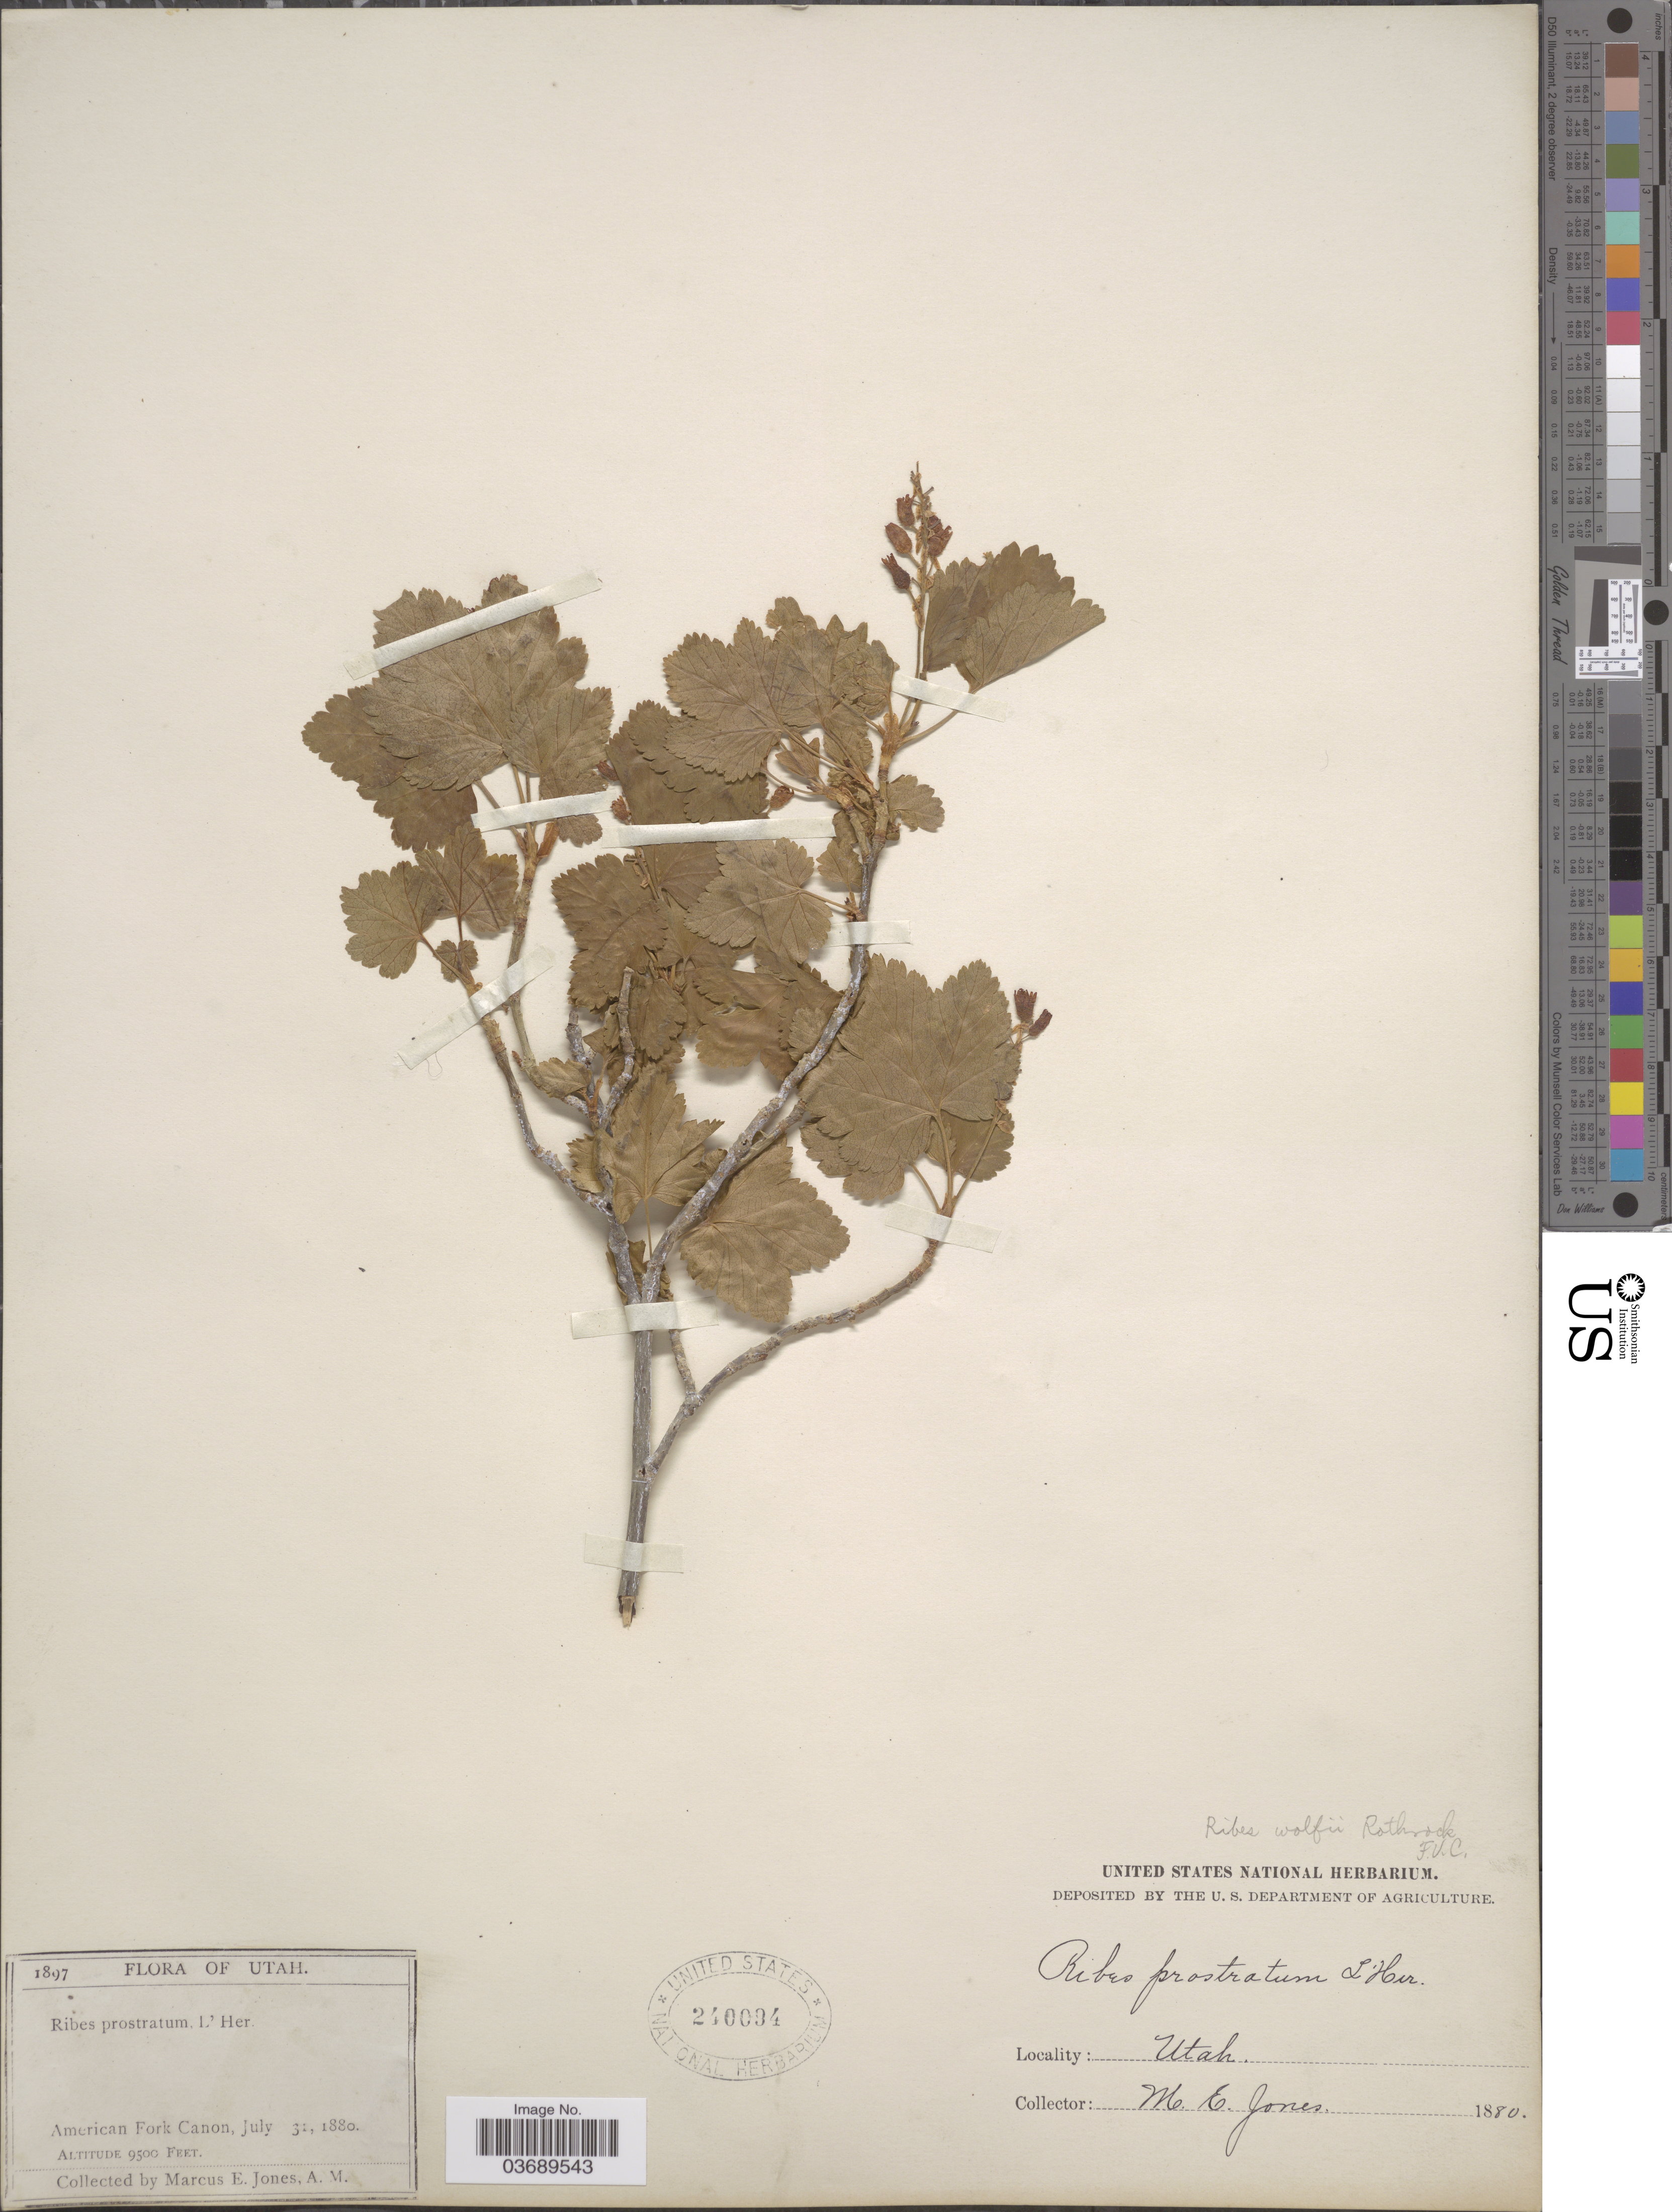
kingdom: Plantae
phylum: Tracheophyta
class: Magnoliopsida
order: Saxifragales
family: Grossulariaceae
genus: Ribes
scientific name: Ribes wolfii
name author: Rothr.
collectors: M. E. Jones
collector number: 1897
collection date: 1880-07-31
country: United States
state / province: Utah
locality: American Fork Canon.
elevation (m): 2896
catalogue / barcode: US 240094